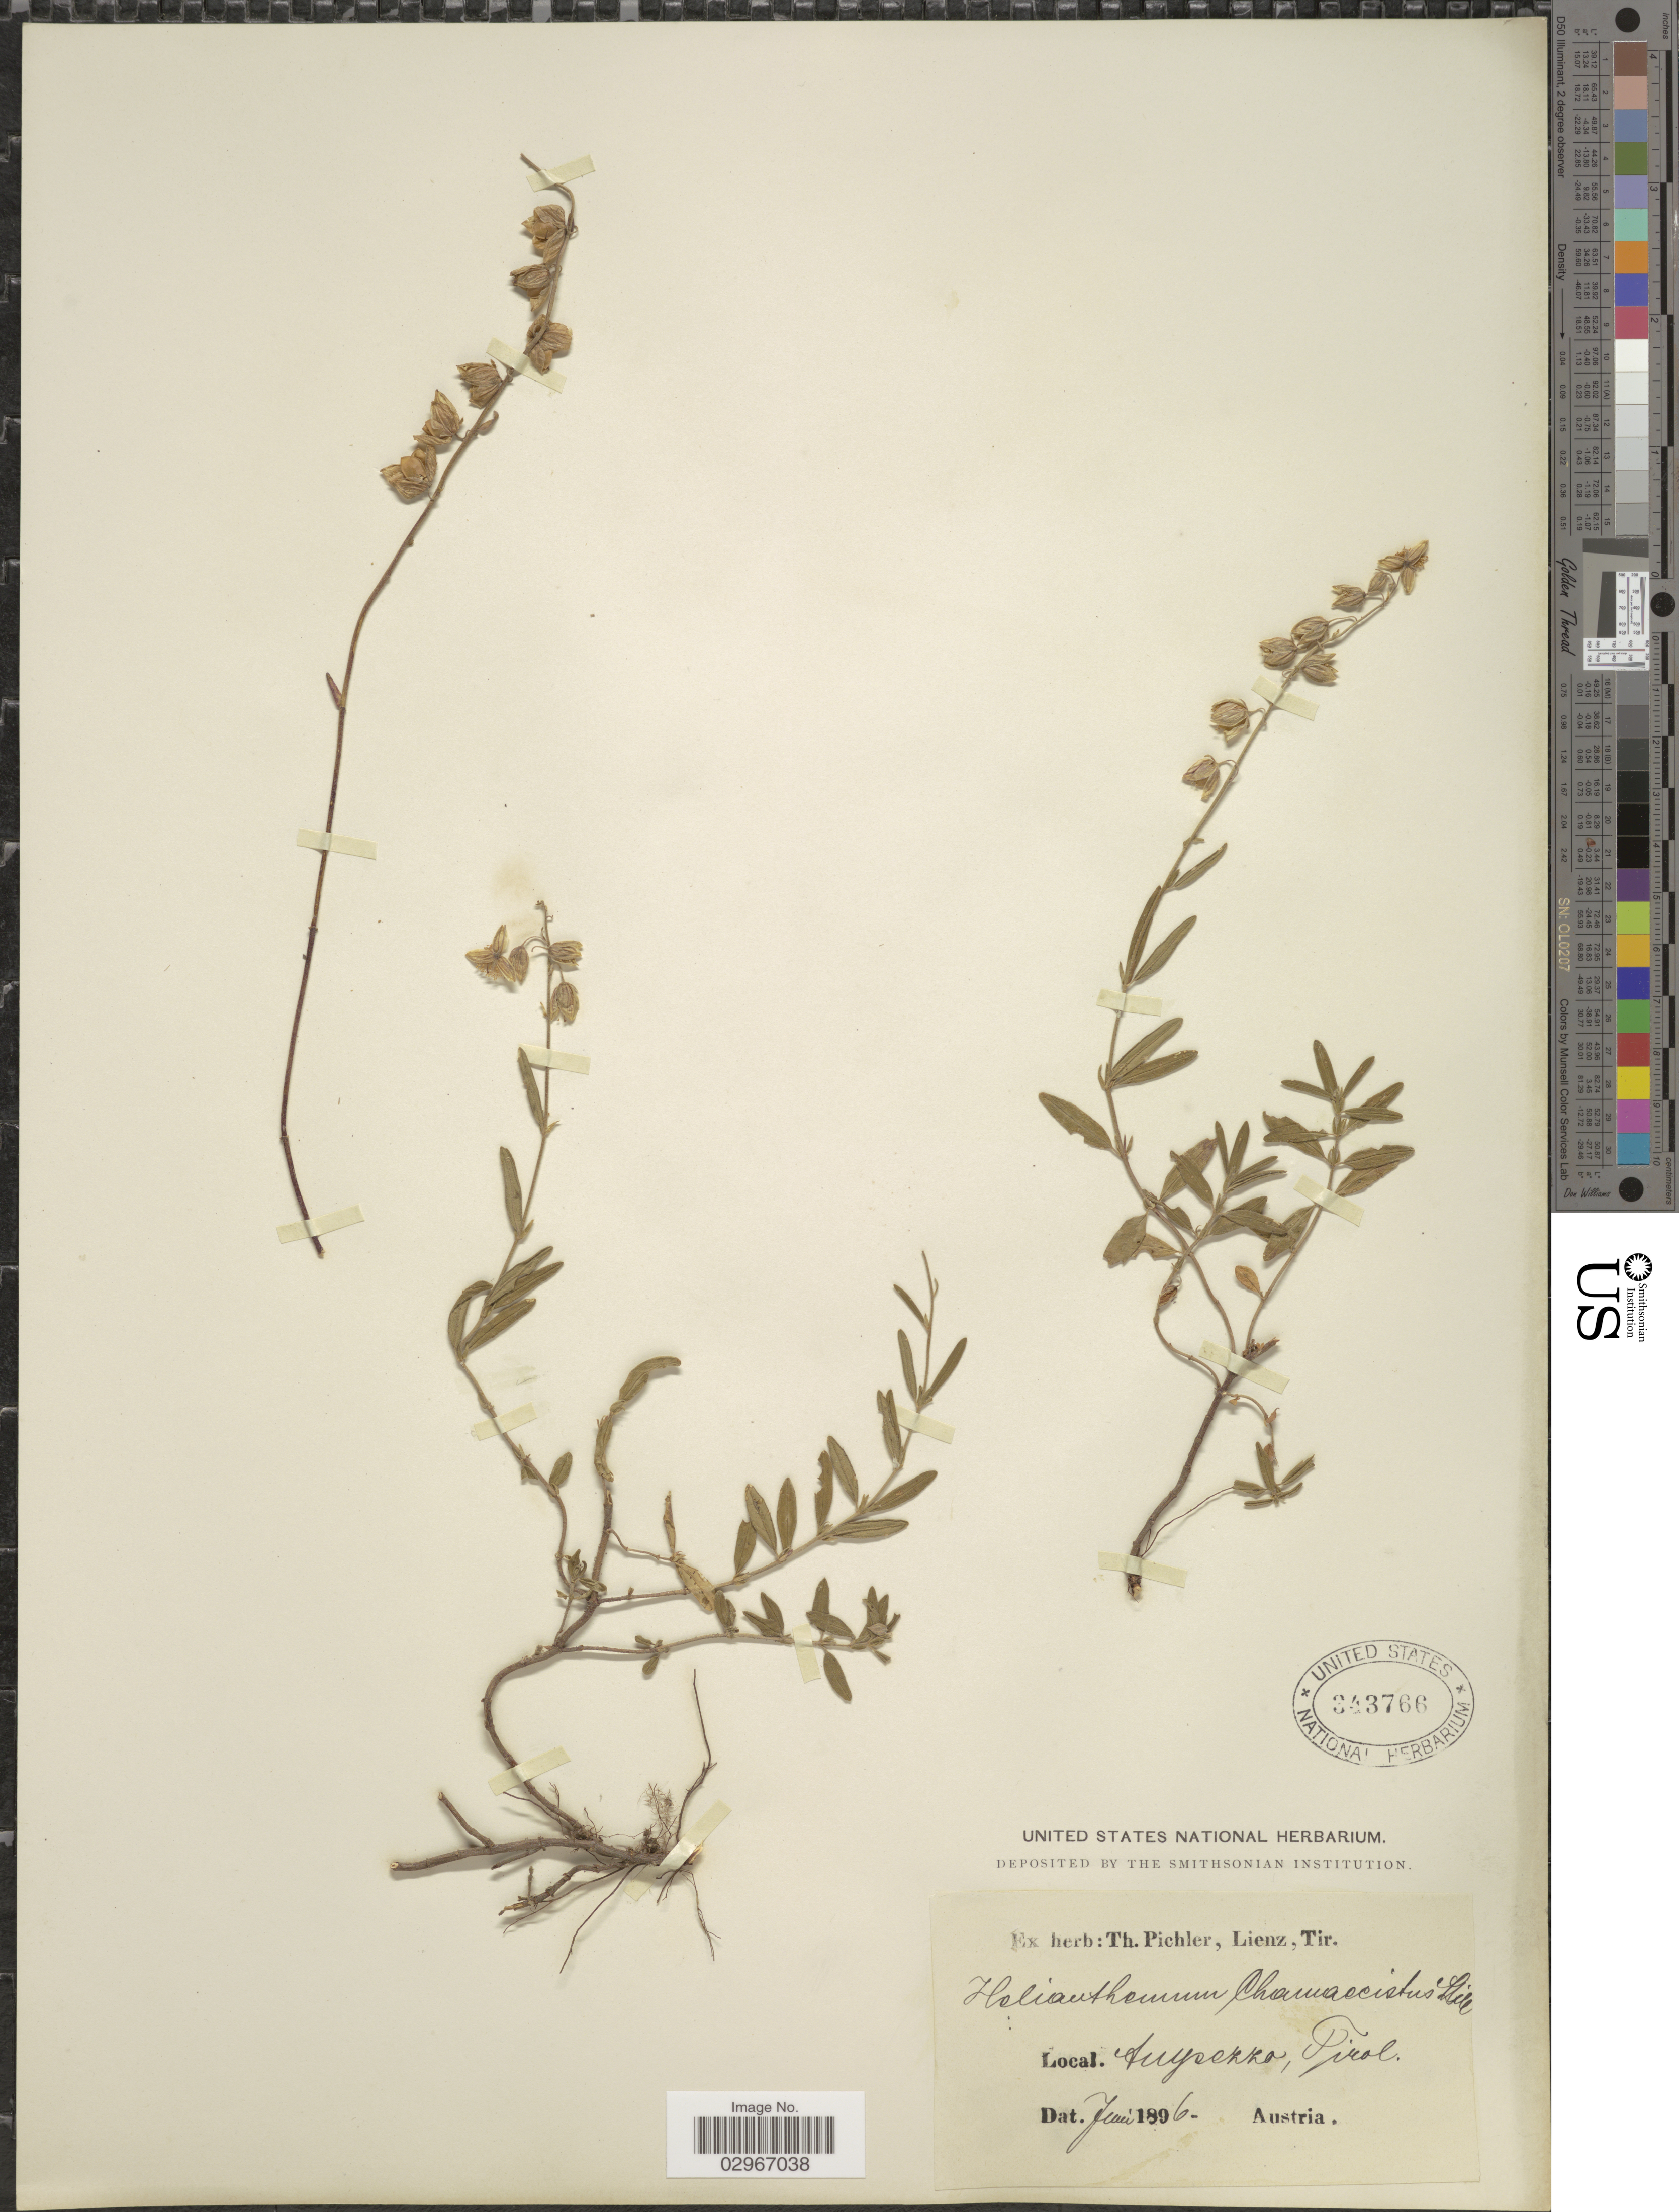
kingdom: Plantae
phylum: Tracheophyta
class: Magnoliopsida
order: Malvales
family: Cistaceae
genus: Helianthemum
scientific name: Helianthemum chamaecistus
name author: Mill.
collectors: ex herb. T. Pichler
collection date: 1896-06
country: Austria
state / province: Tirol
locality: Auysezzo. [interpreted]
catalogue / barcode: US 343766